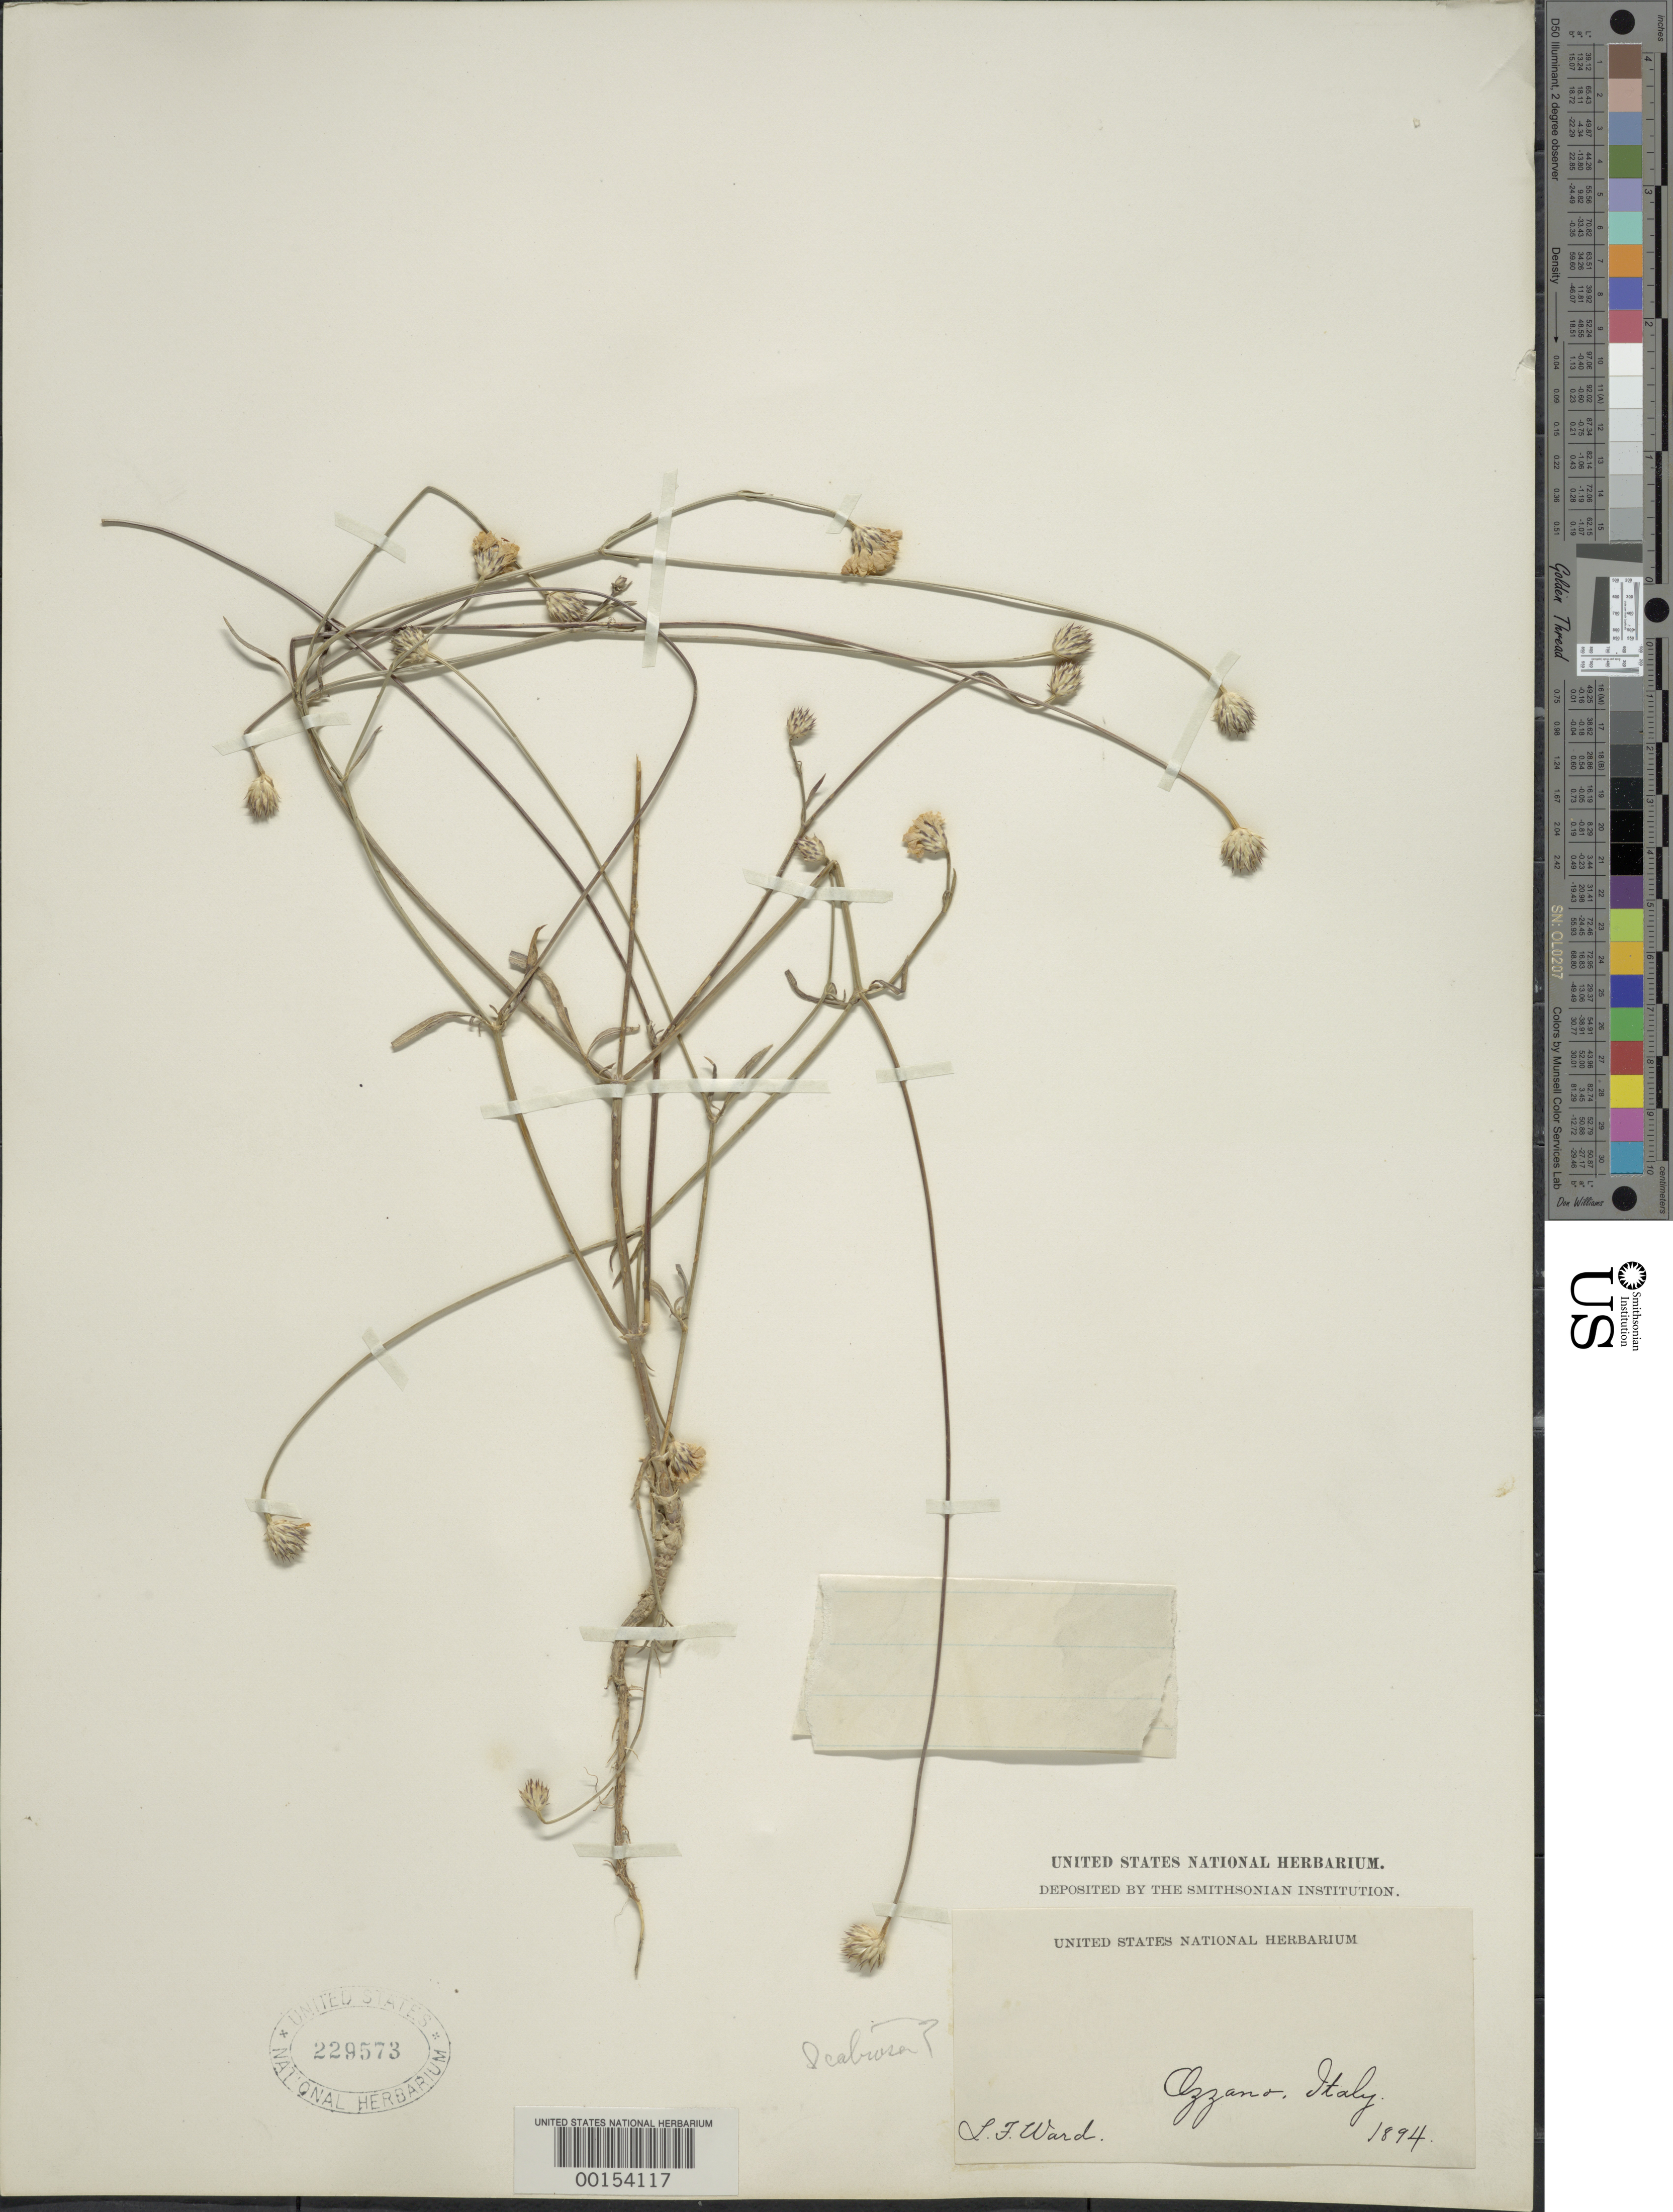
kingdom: Plantae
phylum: Tracheophyta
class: Magnoliopsida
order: Dipsacales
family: Caprifoliaceae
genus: Scabiosa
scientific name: Scabiosa sp.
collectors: L. F. Ward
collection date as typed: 1894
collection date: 1894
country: Italy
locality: Ozzano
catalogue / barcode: US 229573